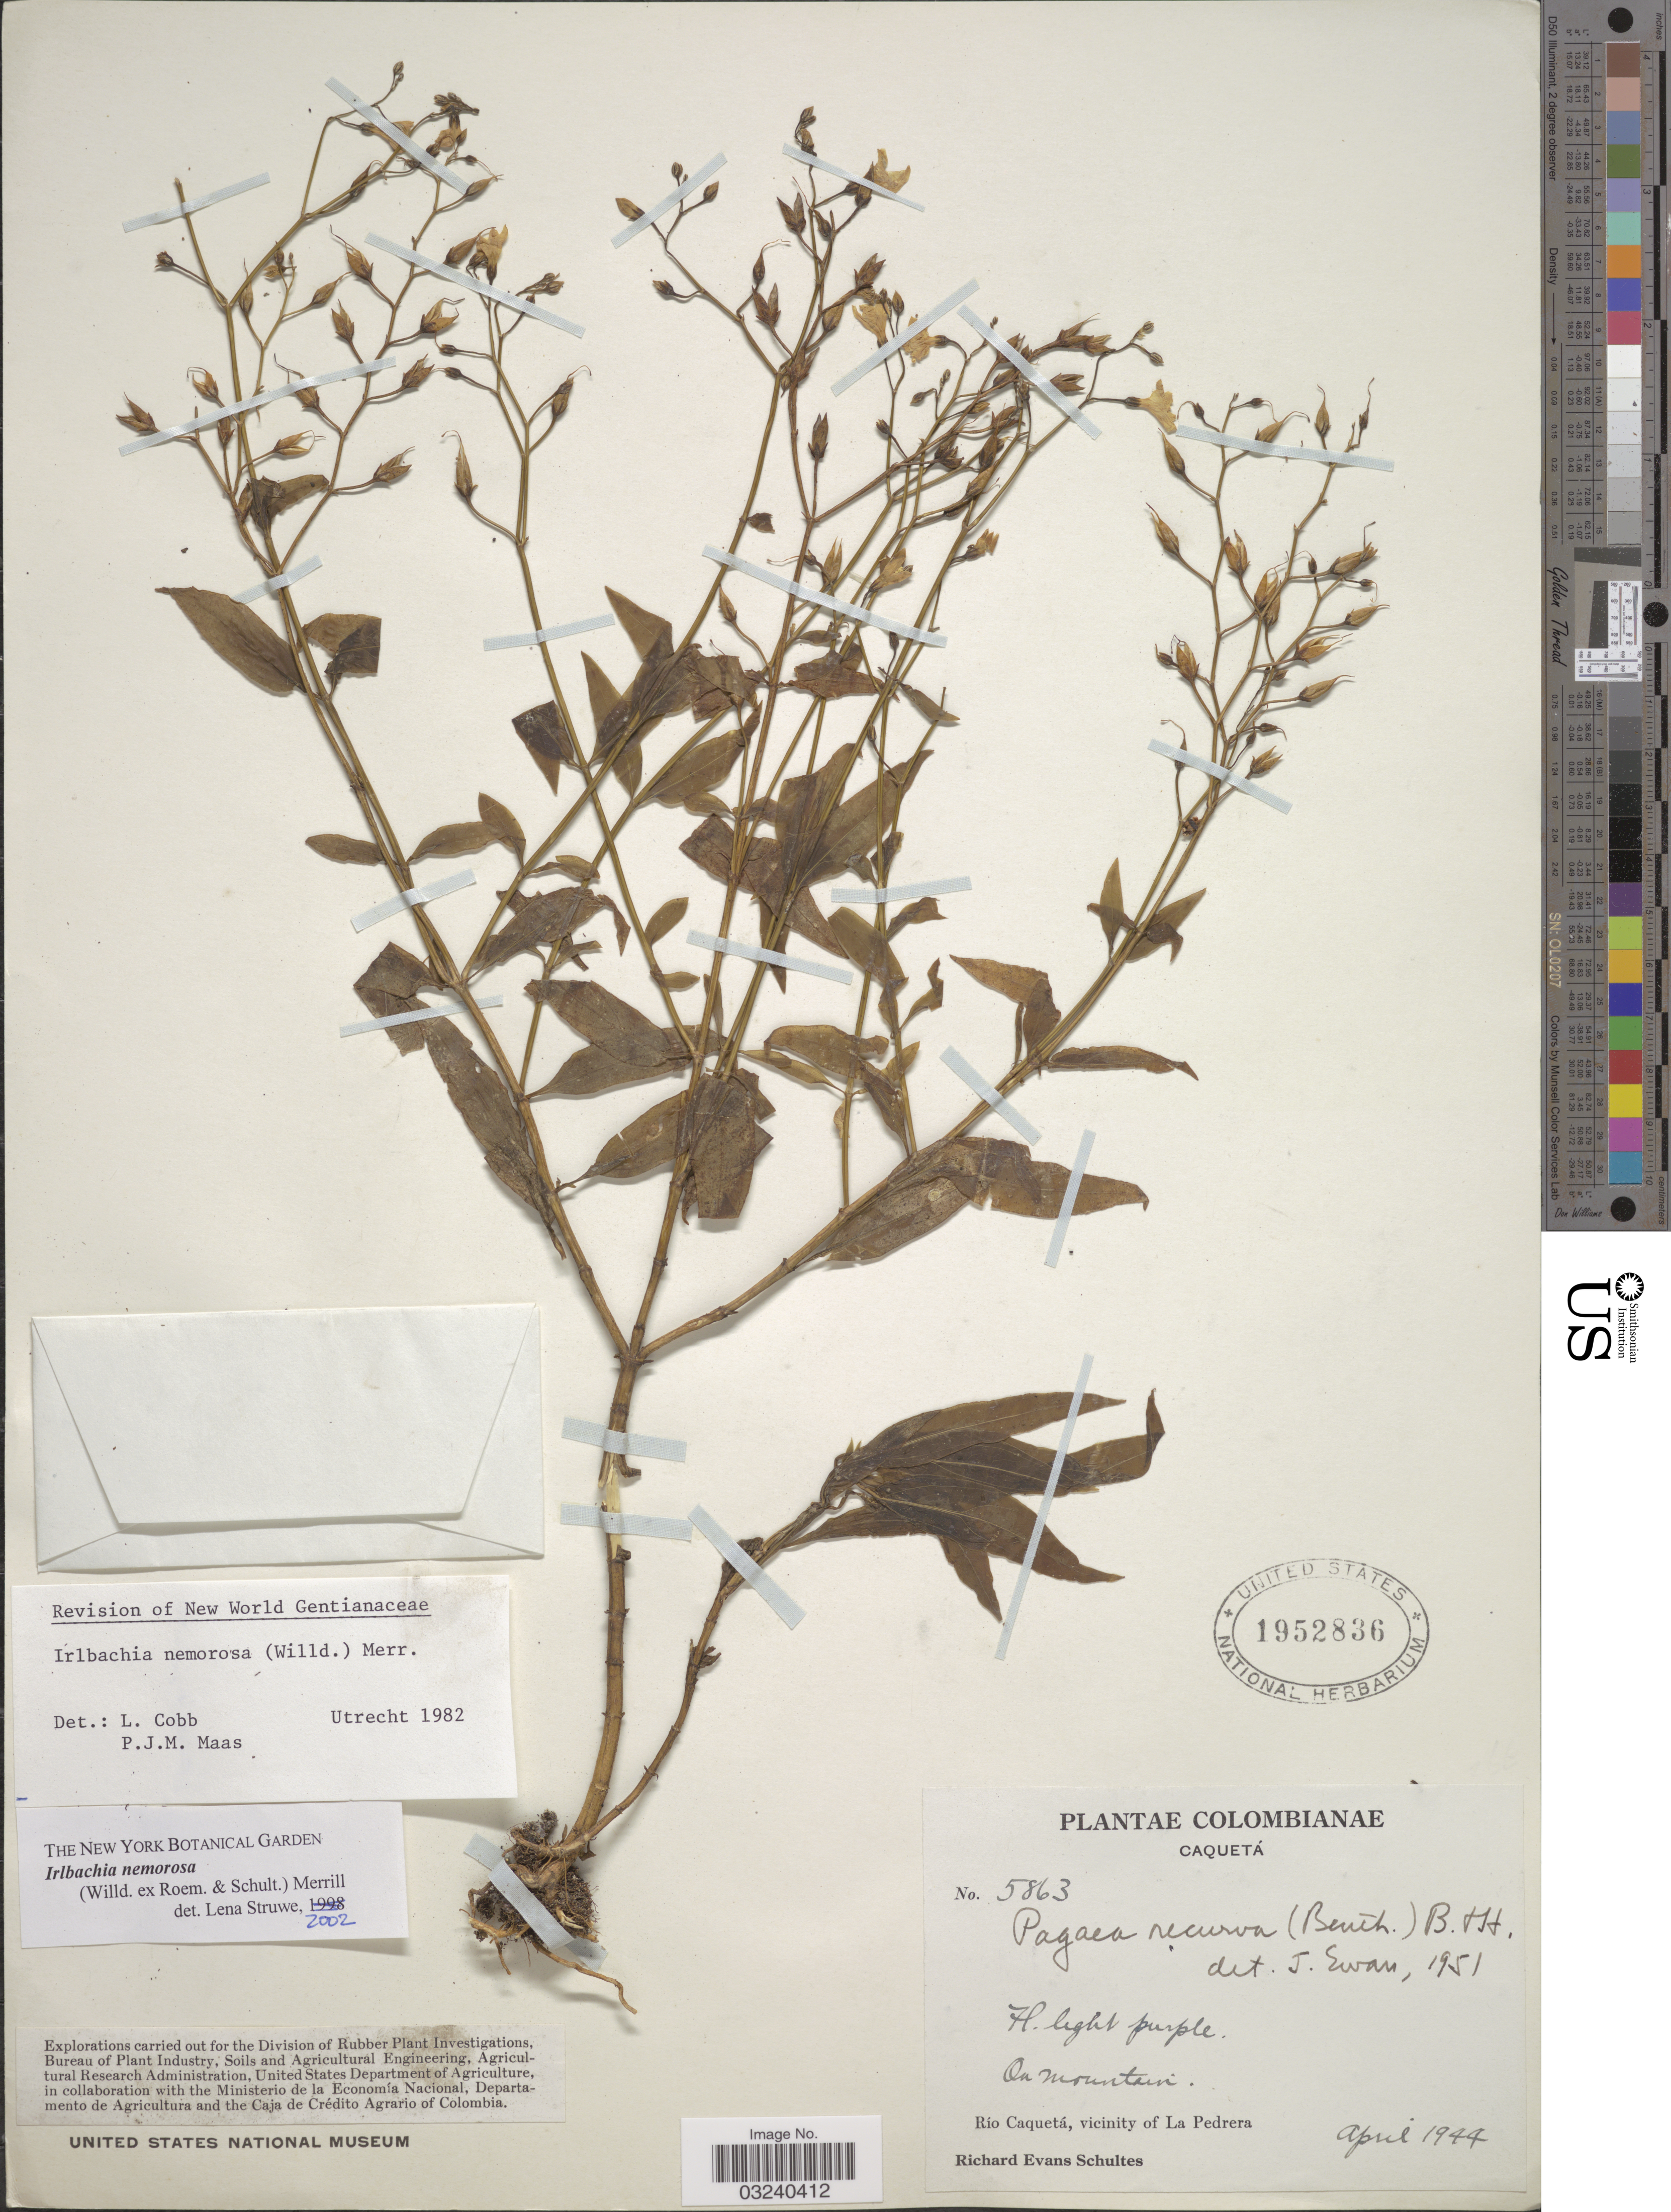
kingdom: Plantae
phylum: Tracheophyta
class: Magnoliopsida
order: Gentianales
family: Gentianaceae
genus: Irlbachia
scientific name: Irlbachia nemorosa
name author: (Willd. ex Roem. & Schult.) Merr.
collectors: R. E. Schultes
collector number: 5863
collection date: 1944-04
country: Colombia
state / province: Caquetá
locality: On mountain. Río Caquetá, vicinity of La Pedrera.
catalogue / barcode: US 1952836